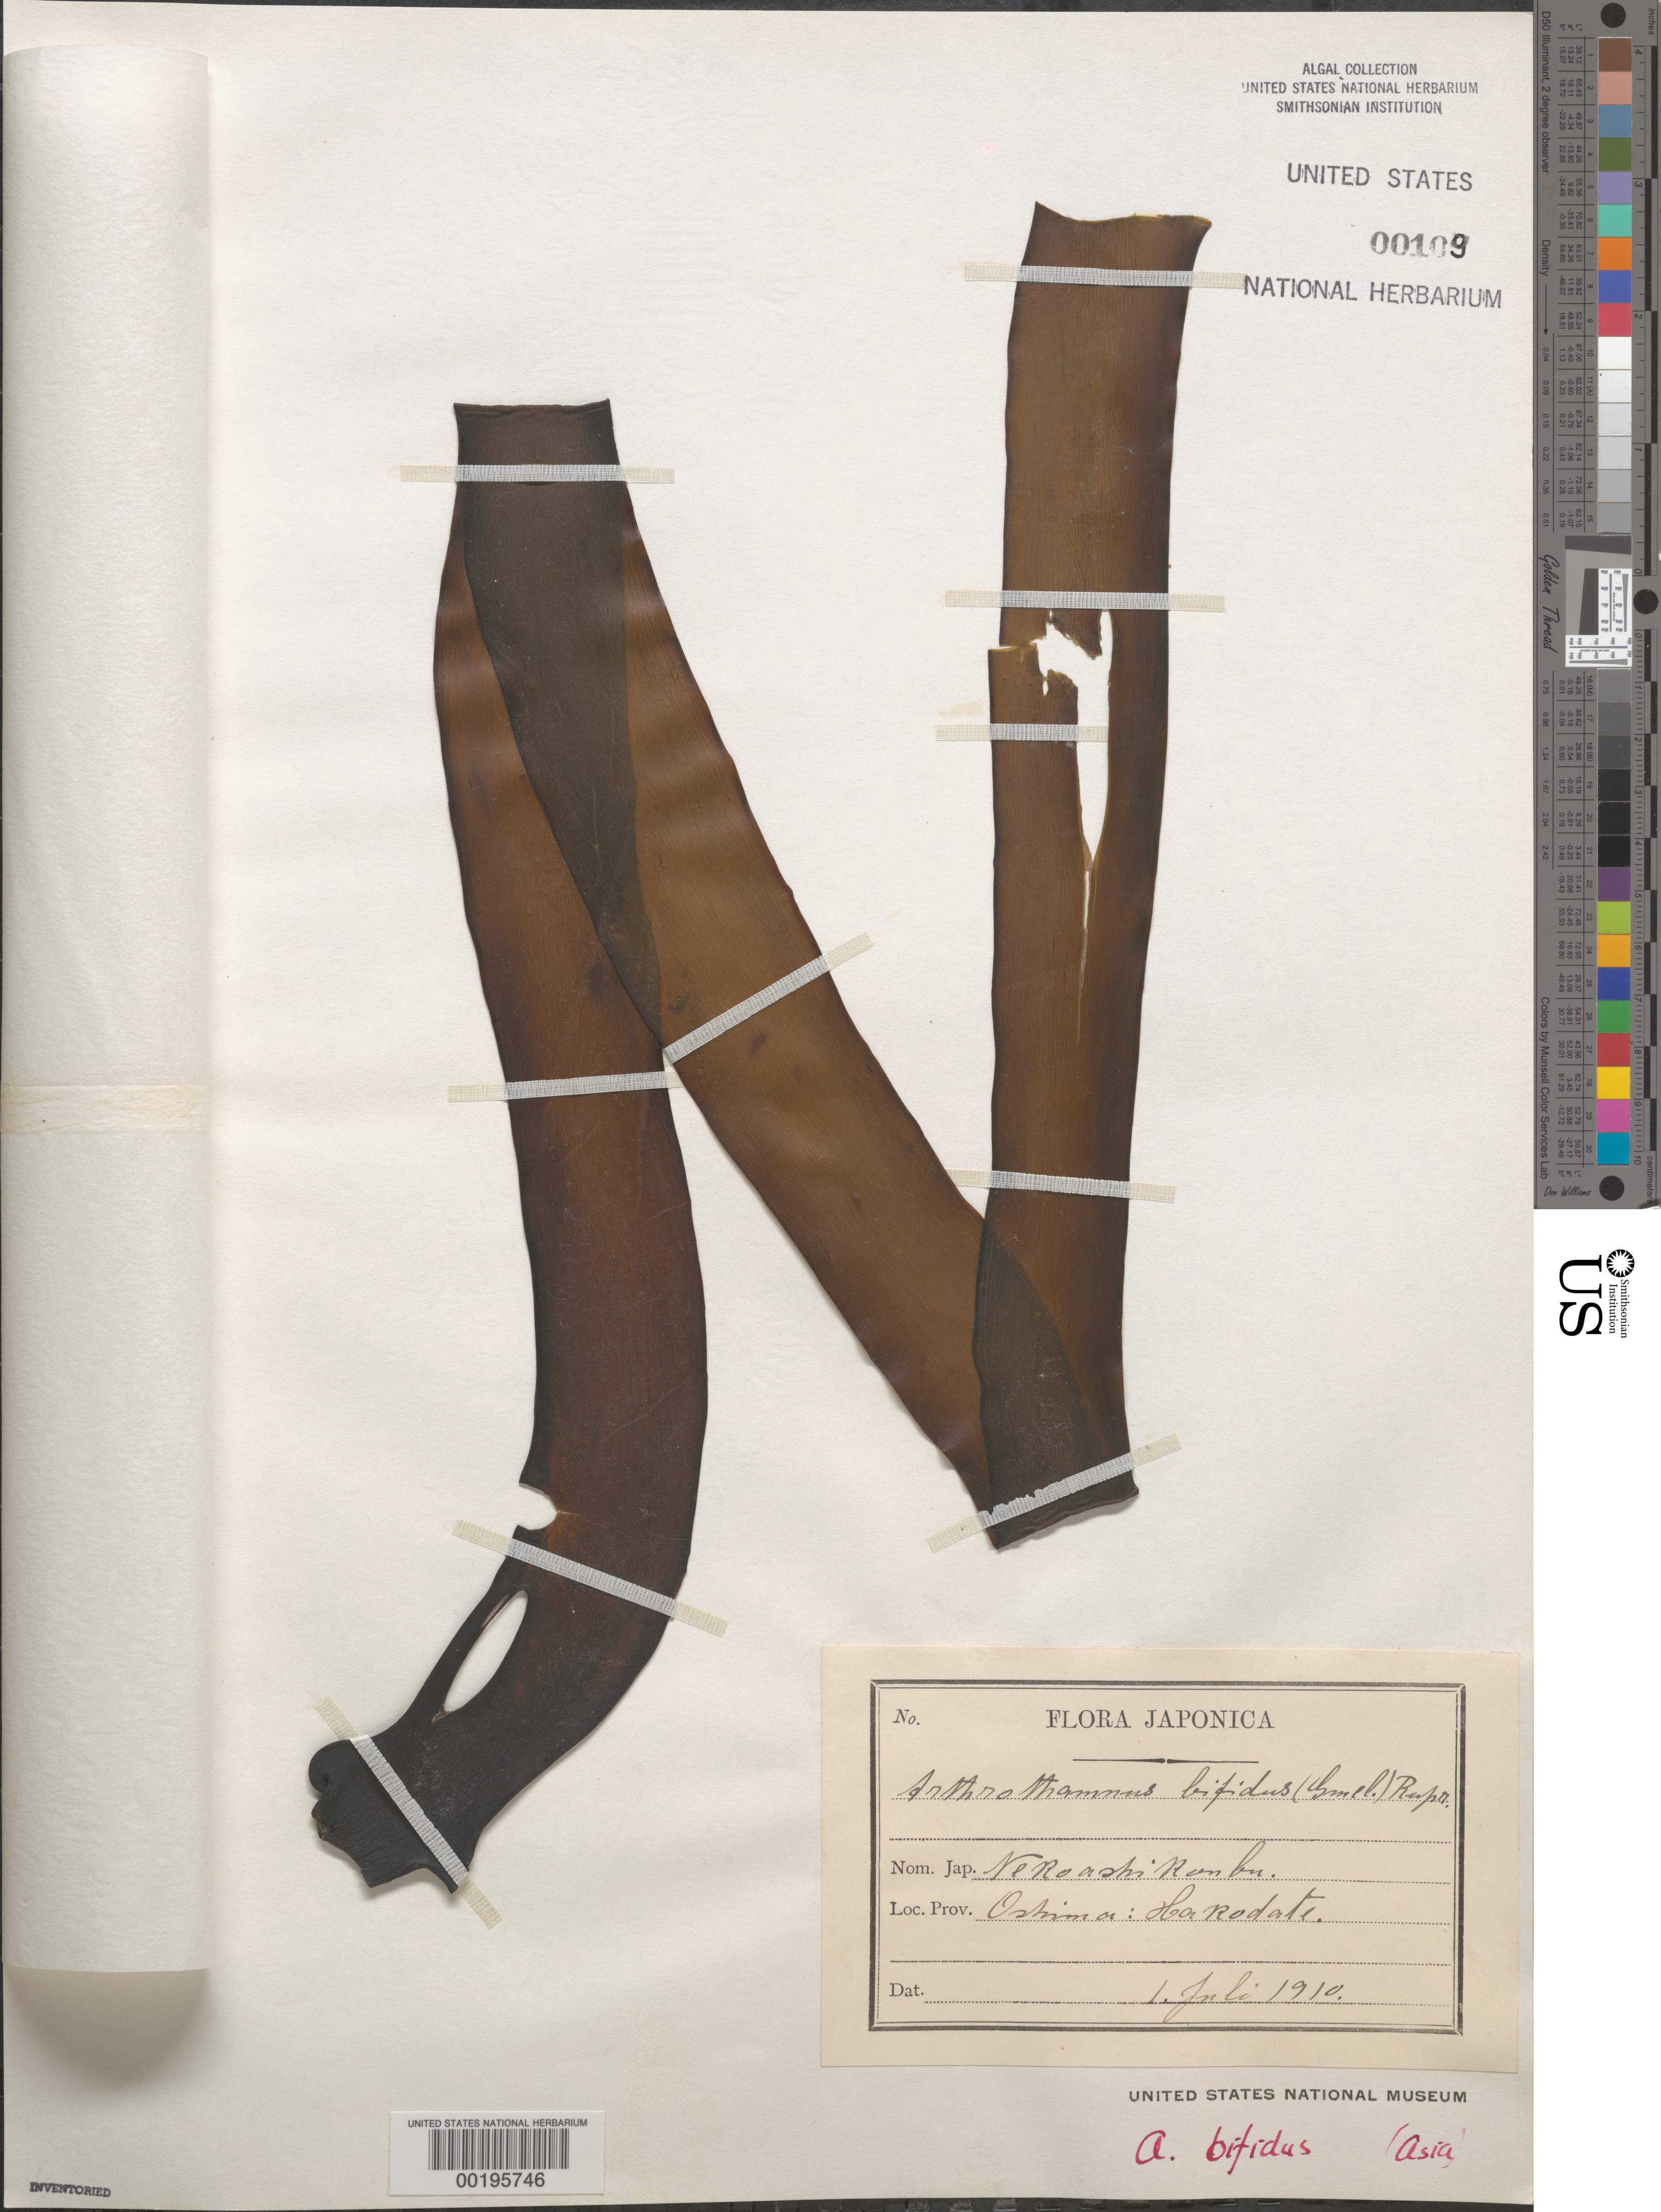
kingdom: Chromista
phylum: Ochrophyta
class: Phaeophyceae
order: Laminariales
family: Laminariaceae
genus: Arthrothamnus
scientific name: Arthrothamnus bifidus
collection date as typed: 01 Jul 1910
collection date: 1910-07-01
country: Japan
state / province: Hokkaido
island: Hokkaido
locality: Hakodate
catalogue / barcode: US 109